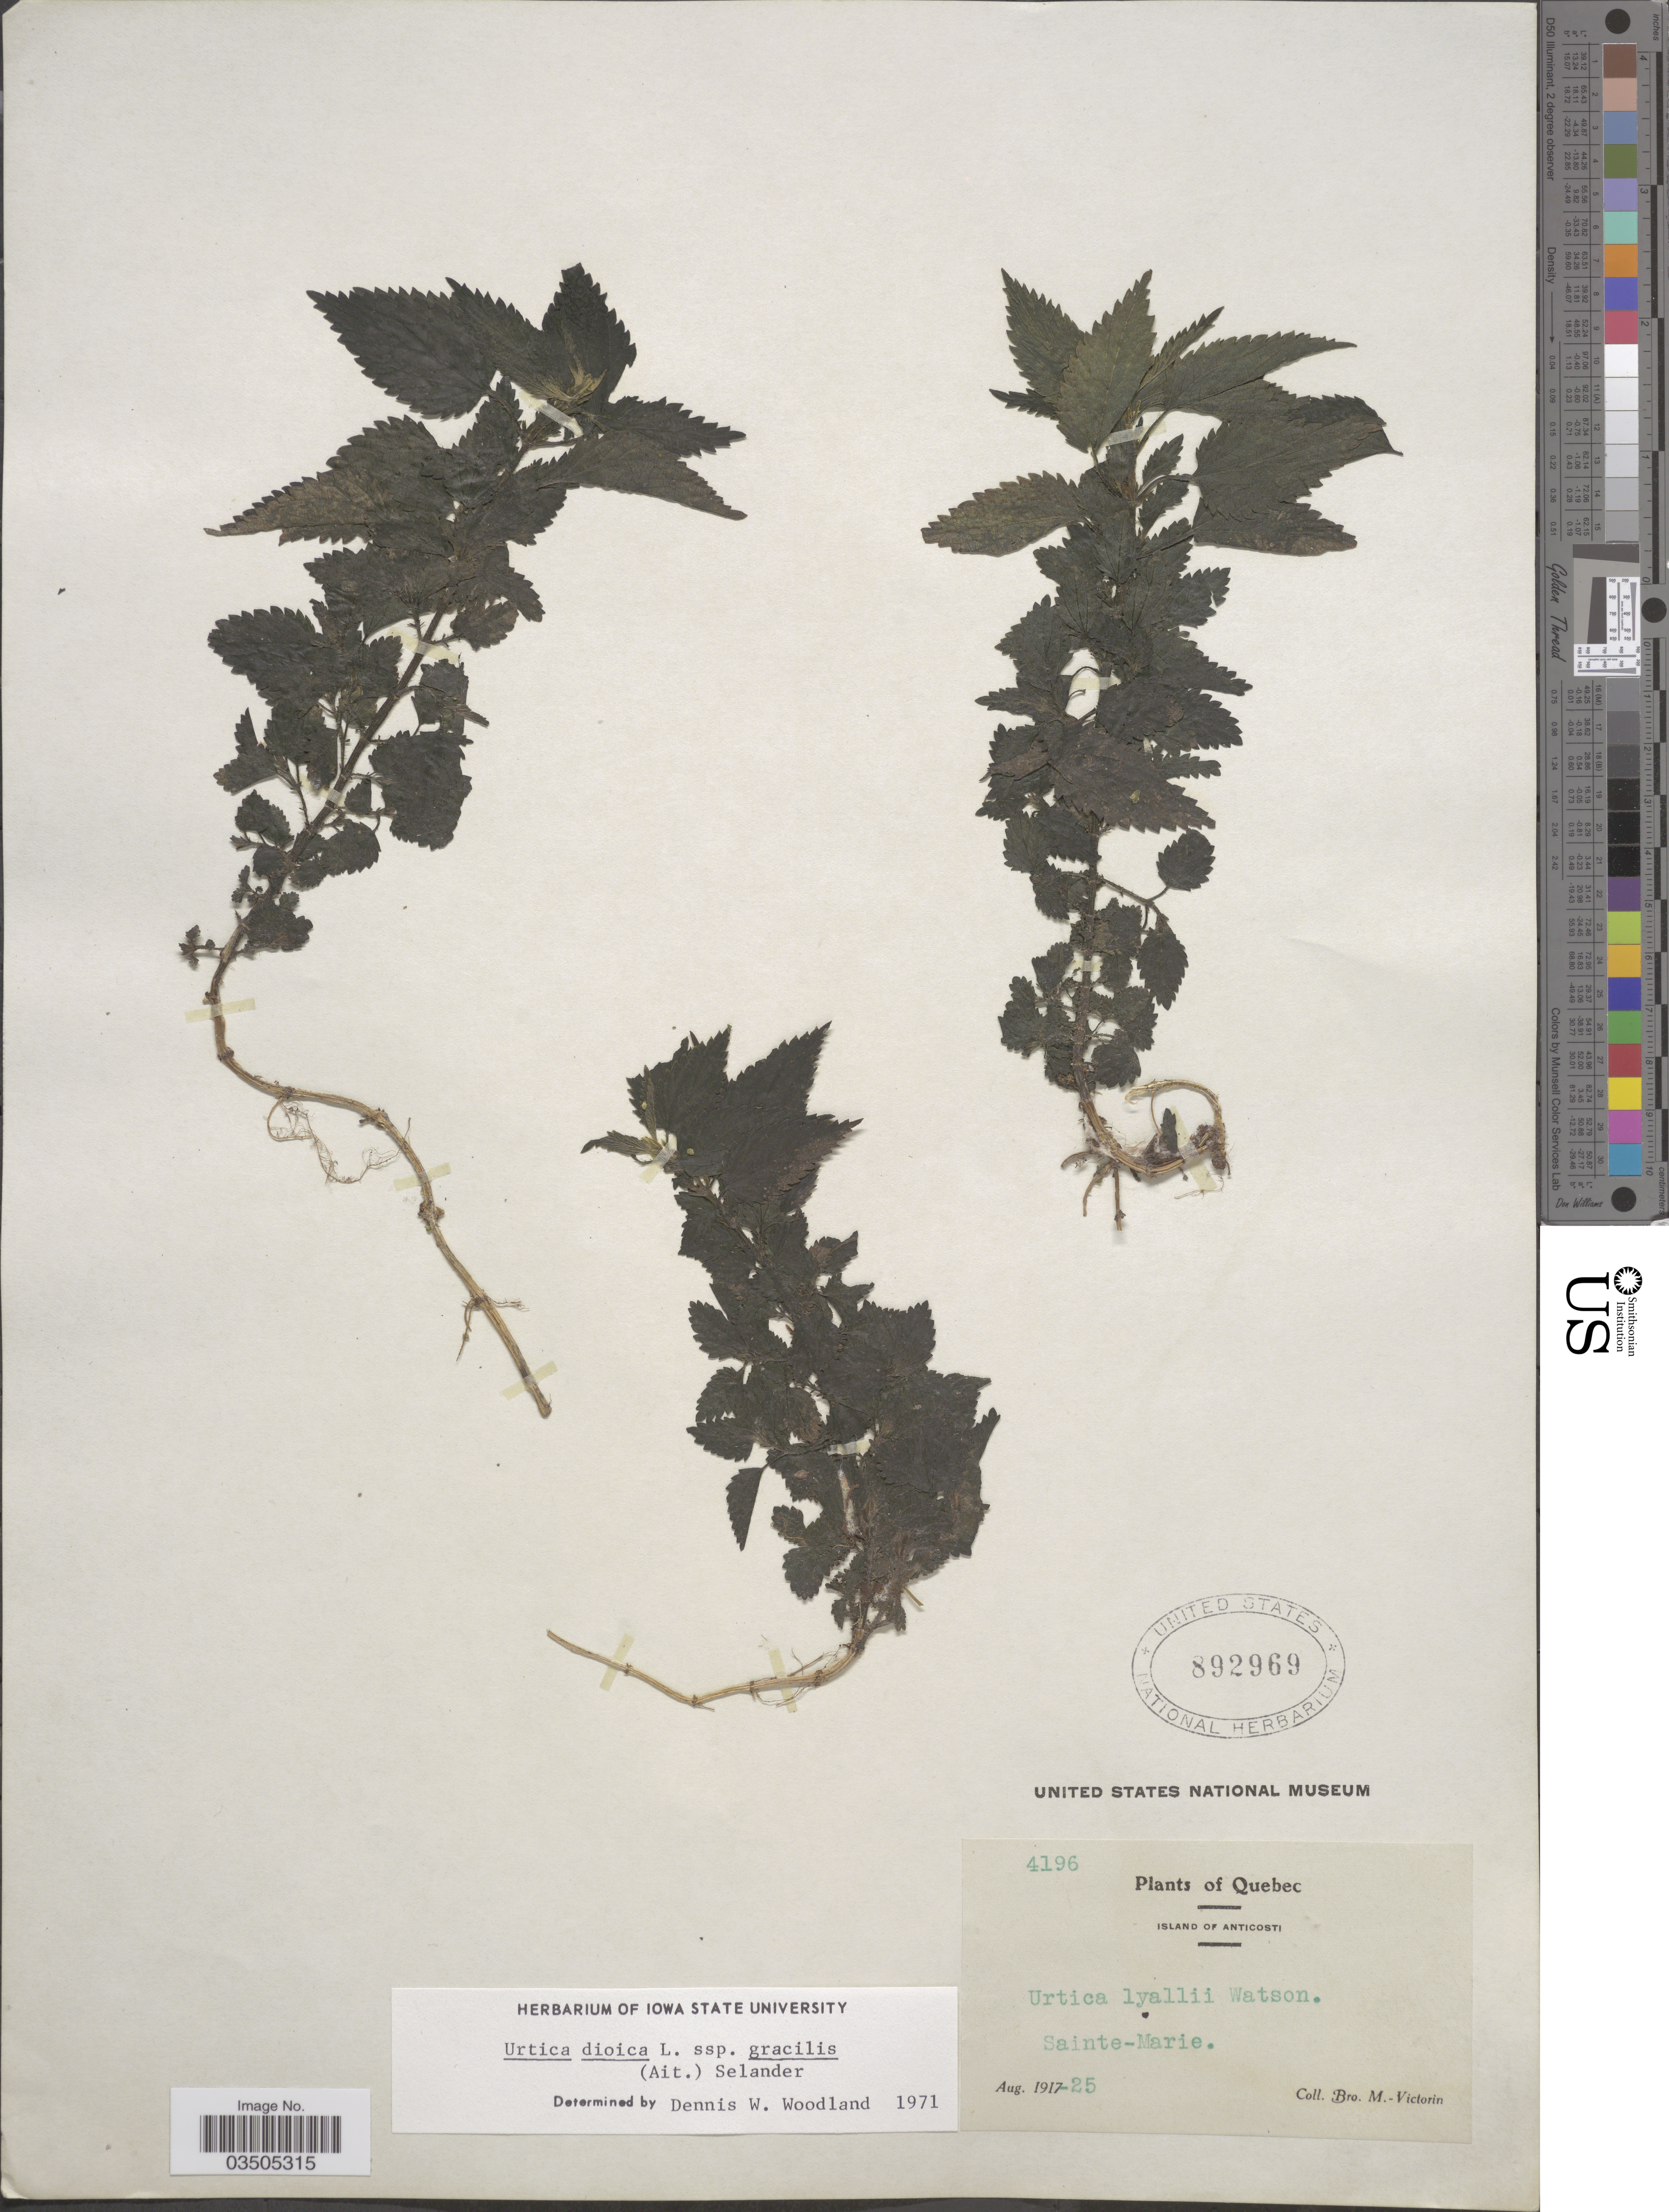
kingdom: Plantae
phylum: Tracheophyta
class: Magnoliopsida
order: Rosales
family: Urticaceae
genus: Urtica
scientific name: Urtica dioica subsp. gracilis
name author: L.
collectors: Fr. Marie-Victorin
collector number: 4196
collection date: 1917-08-25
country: Canada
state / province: Quebec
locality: Island of Anticosti. Sainte-Marie.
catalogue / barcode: US 892969